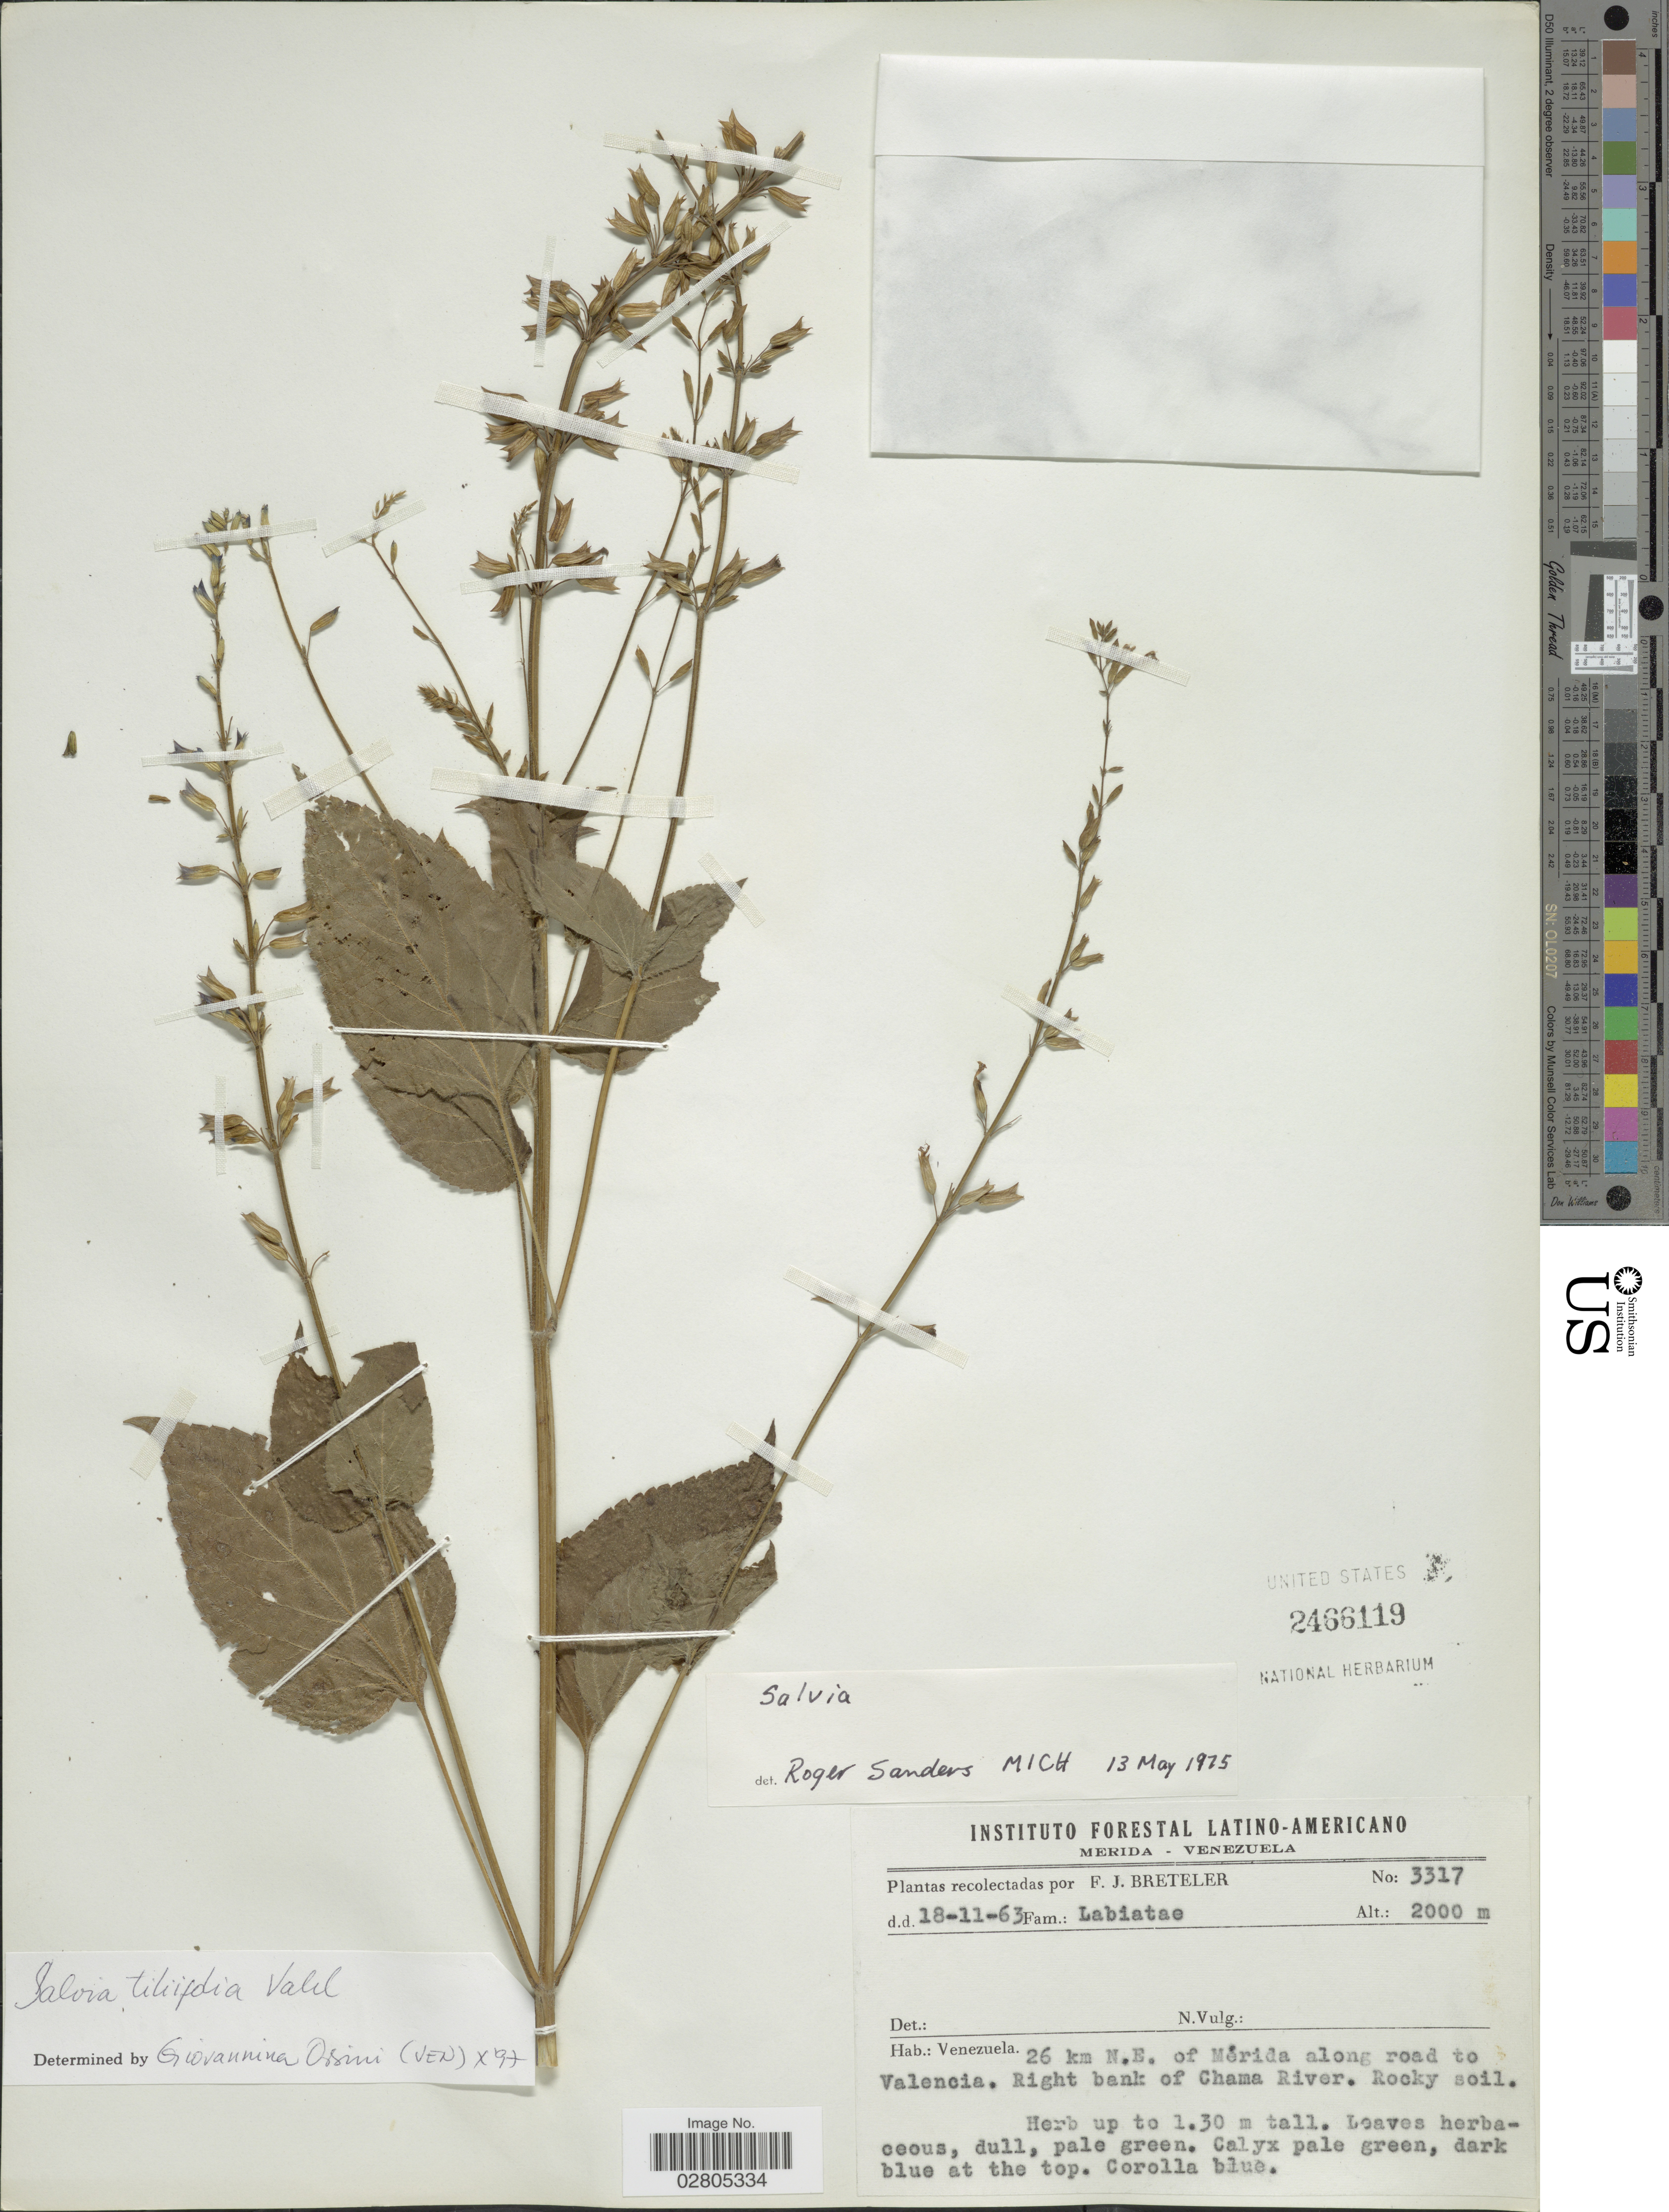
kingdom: Plantae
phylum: Tracheophyta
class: Magnoliopsida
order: Lamiales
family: Lamiaceae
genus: Salvia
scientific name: Salvia tiliifolia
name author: Vahl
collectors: F. J. Breteler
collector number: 3317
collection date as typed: Transcribed d/m/y: 18/11/63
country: Venezuela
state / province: Mérida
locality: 26 km N.E. of Mérida along road to Valencia, Right bank of Chama River.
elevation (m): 2000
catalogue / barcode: US 2466119